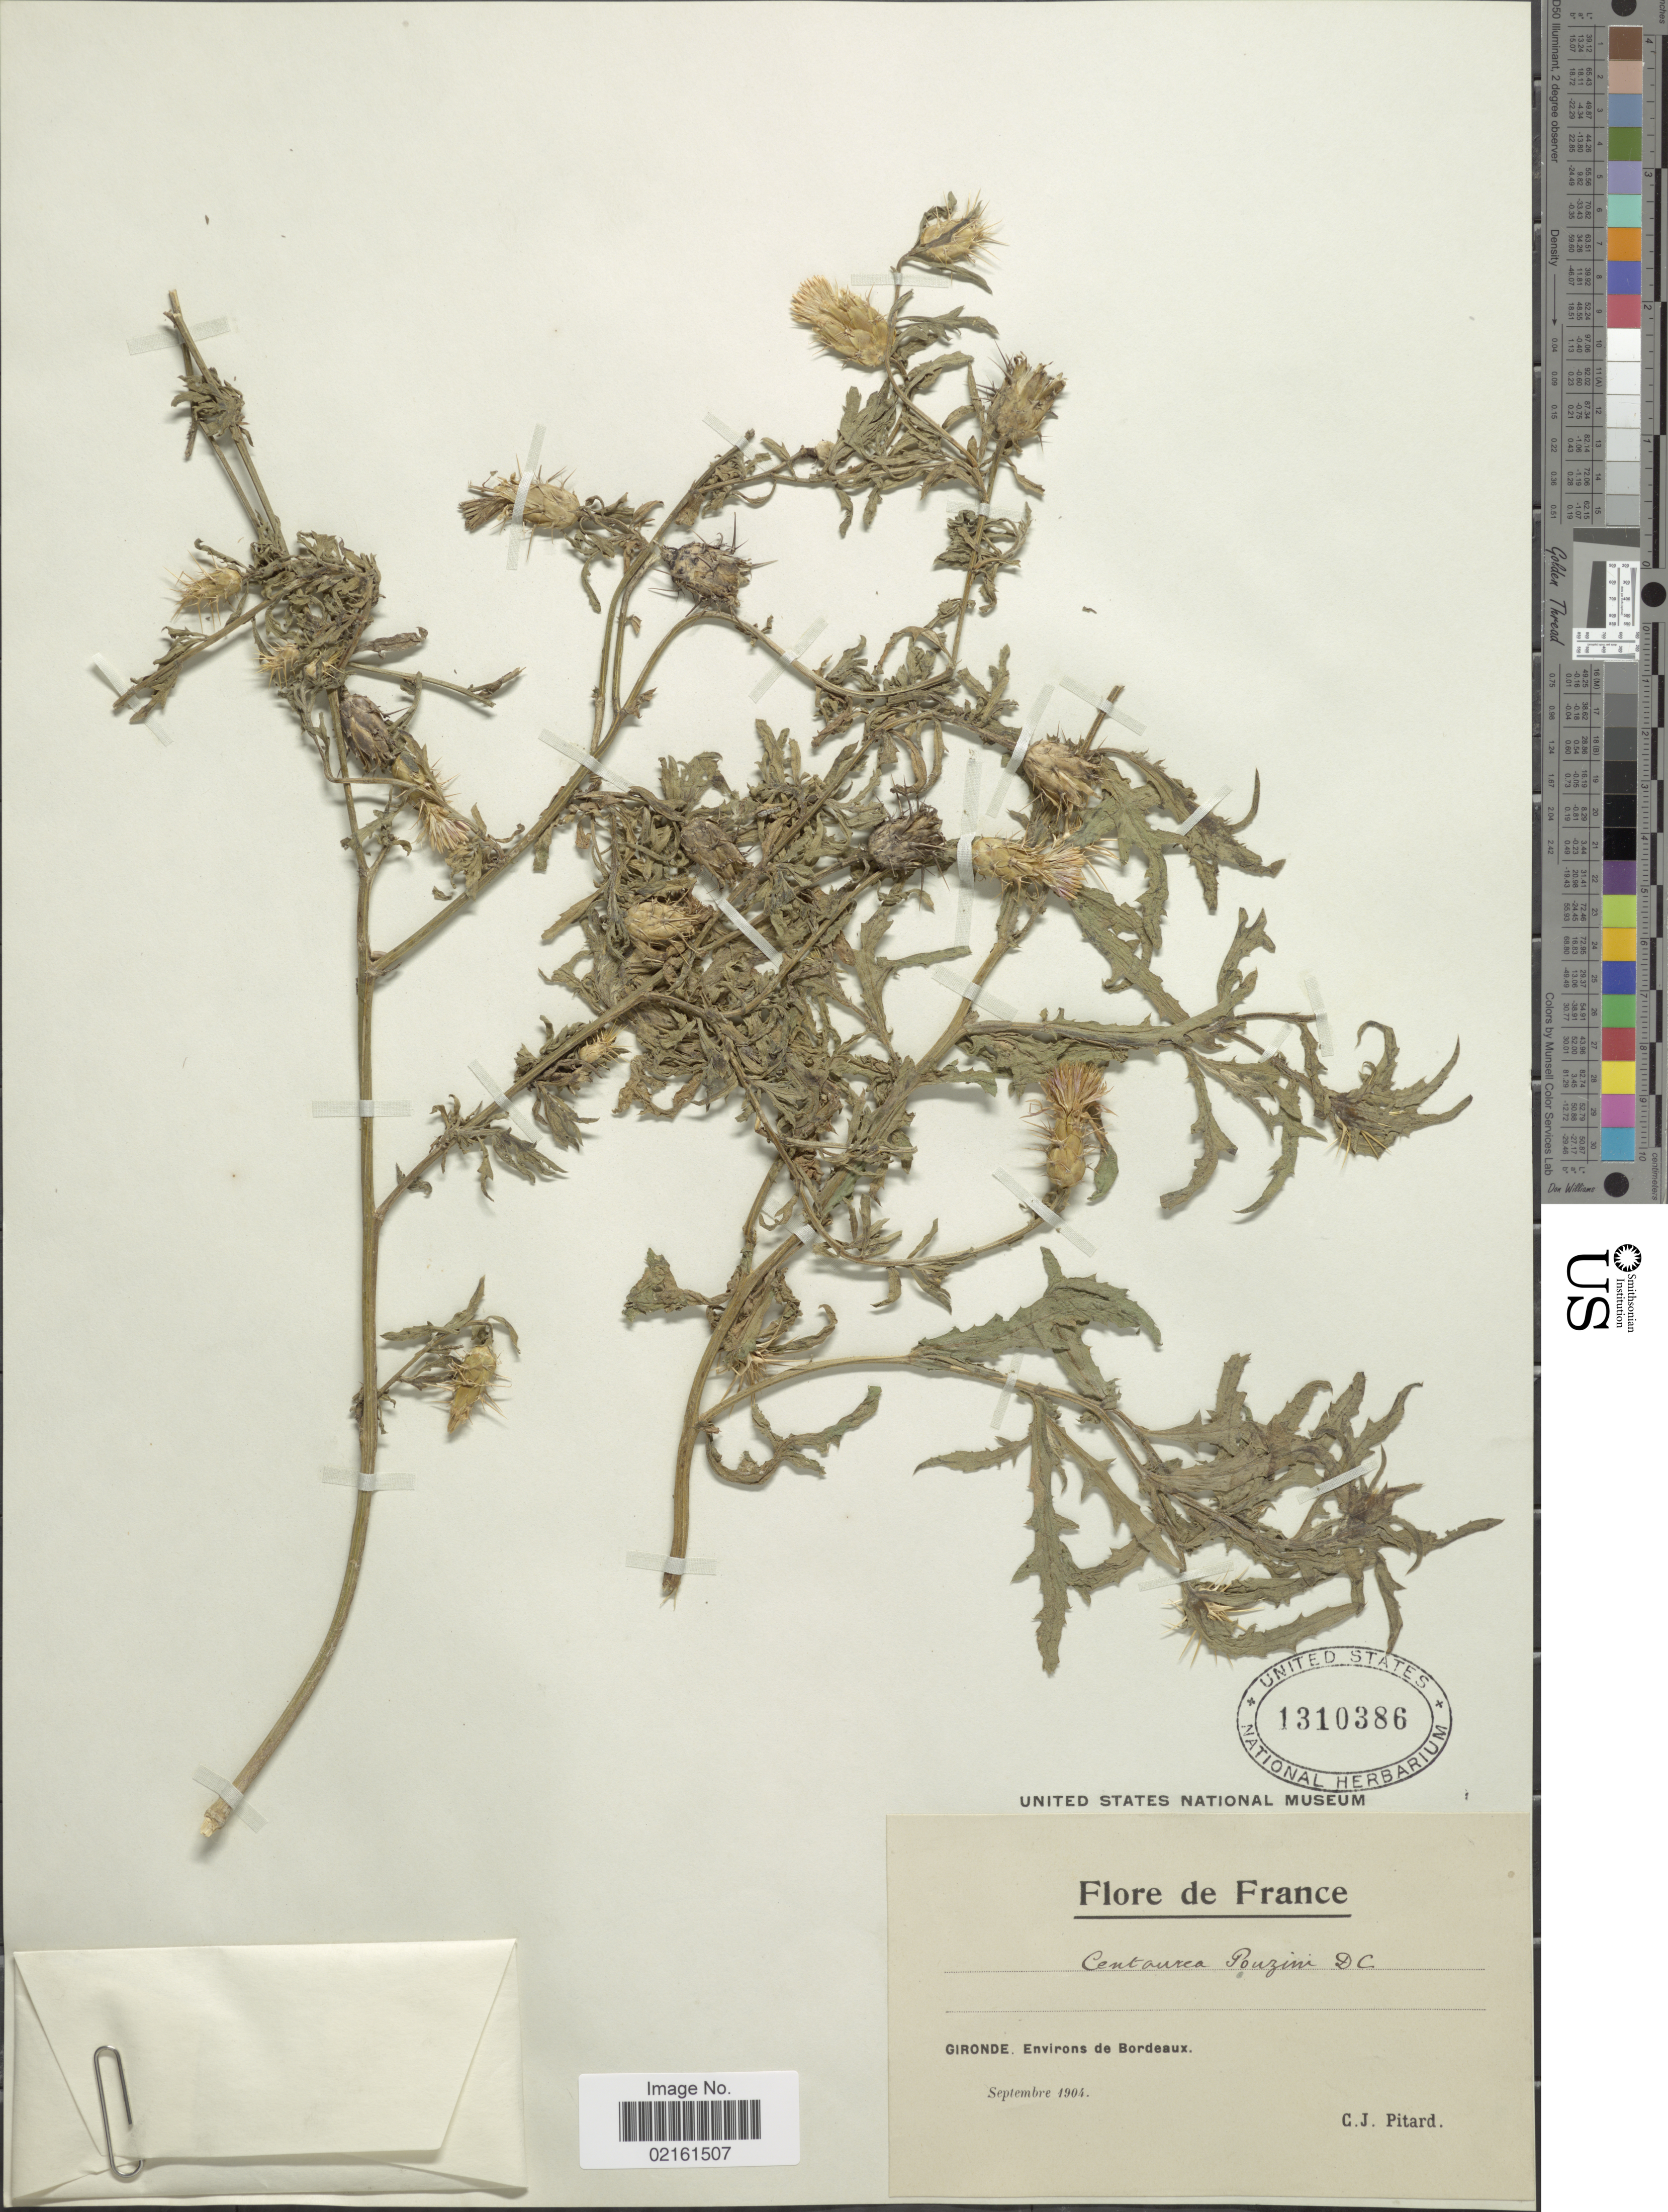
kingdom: Plantae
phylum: Tracheophyta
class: Magnoliopsida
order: Asterales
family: Asteraceae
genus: Centaurea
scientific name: Centaurea pouzinii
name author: DC.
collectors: C. Pitard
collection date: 1904-09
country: France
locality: Gironde, environs de Bordeaux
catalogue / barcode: US 1310386